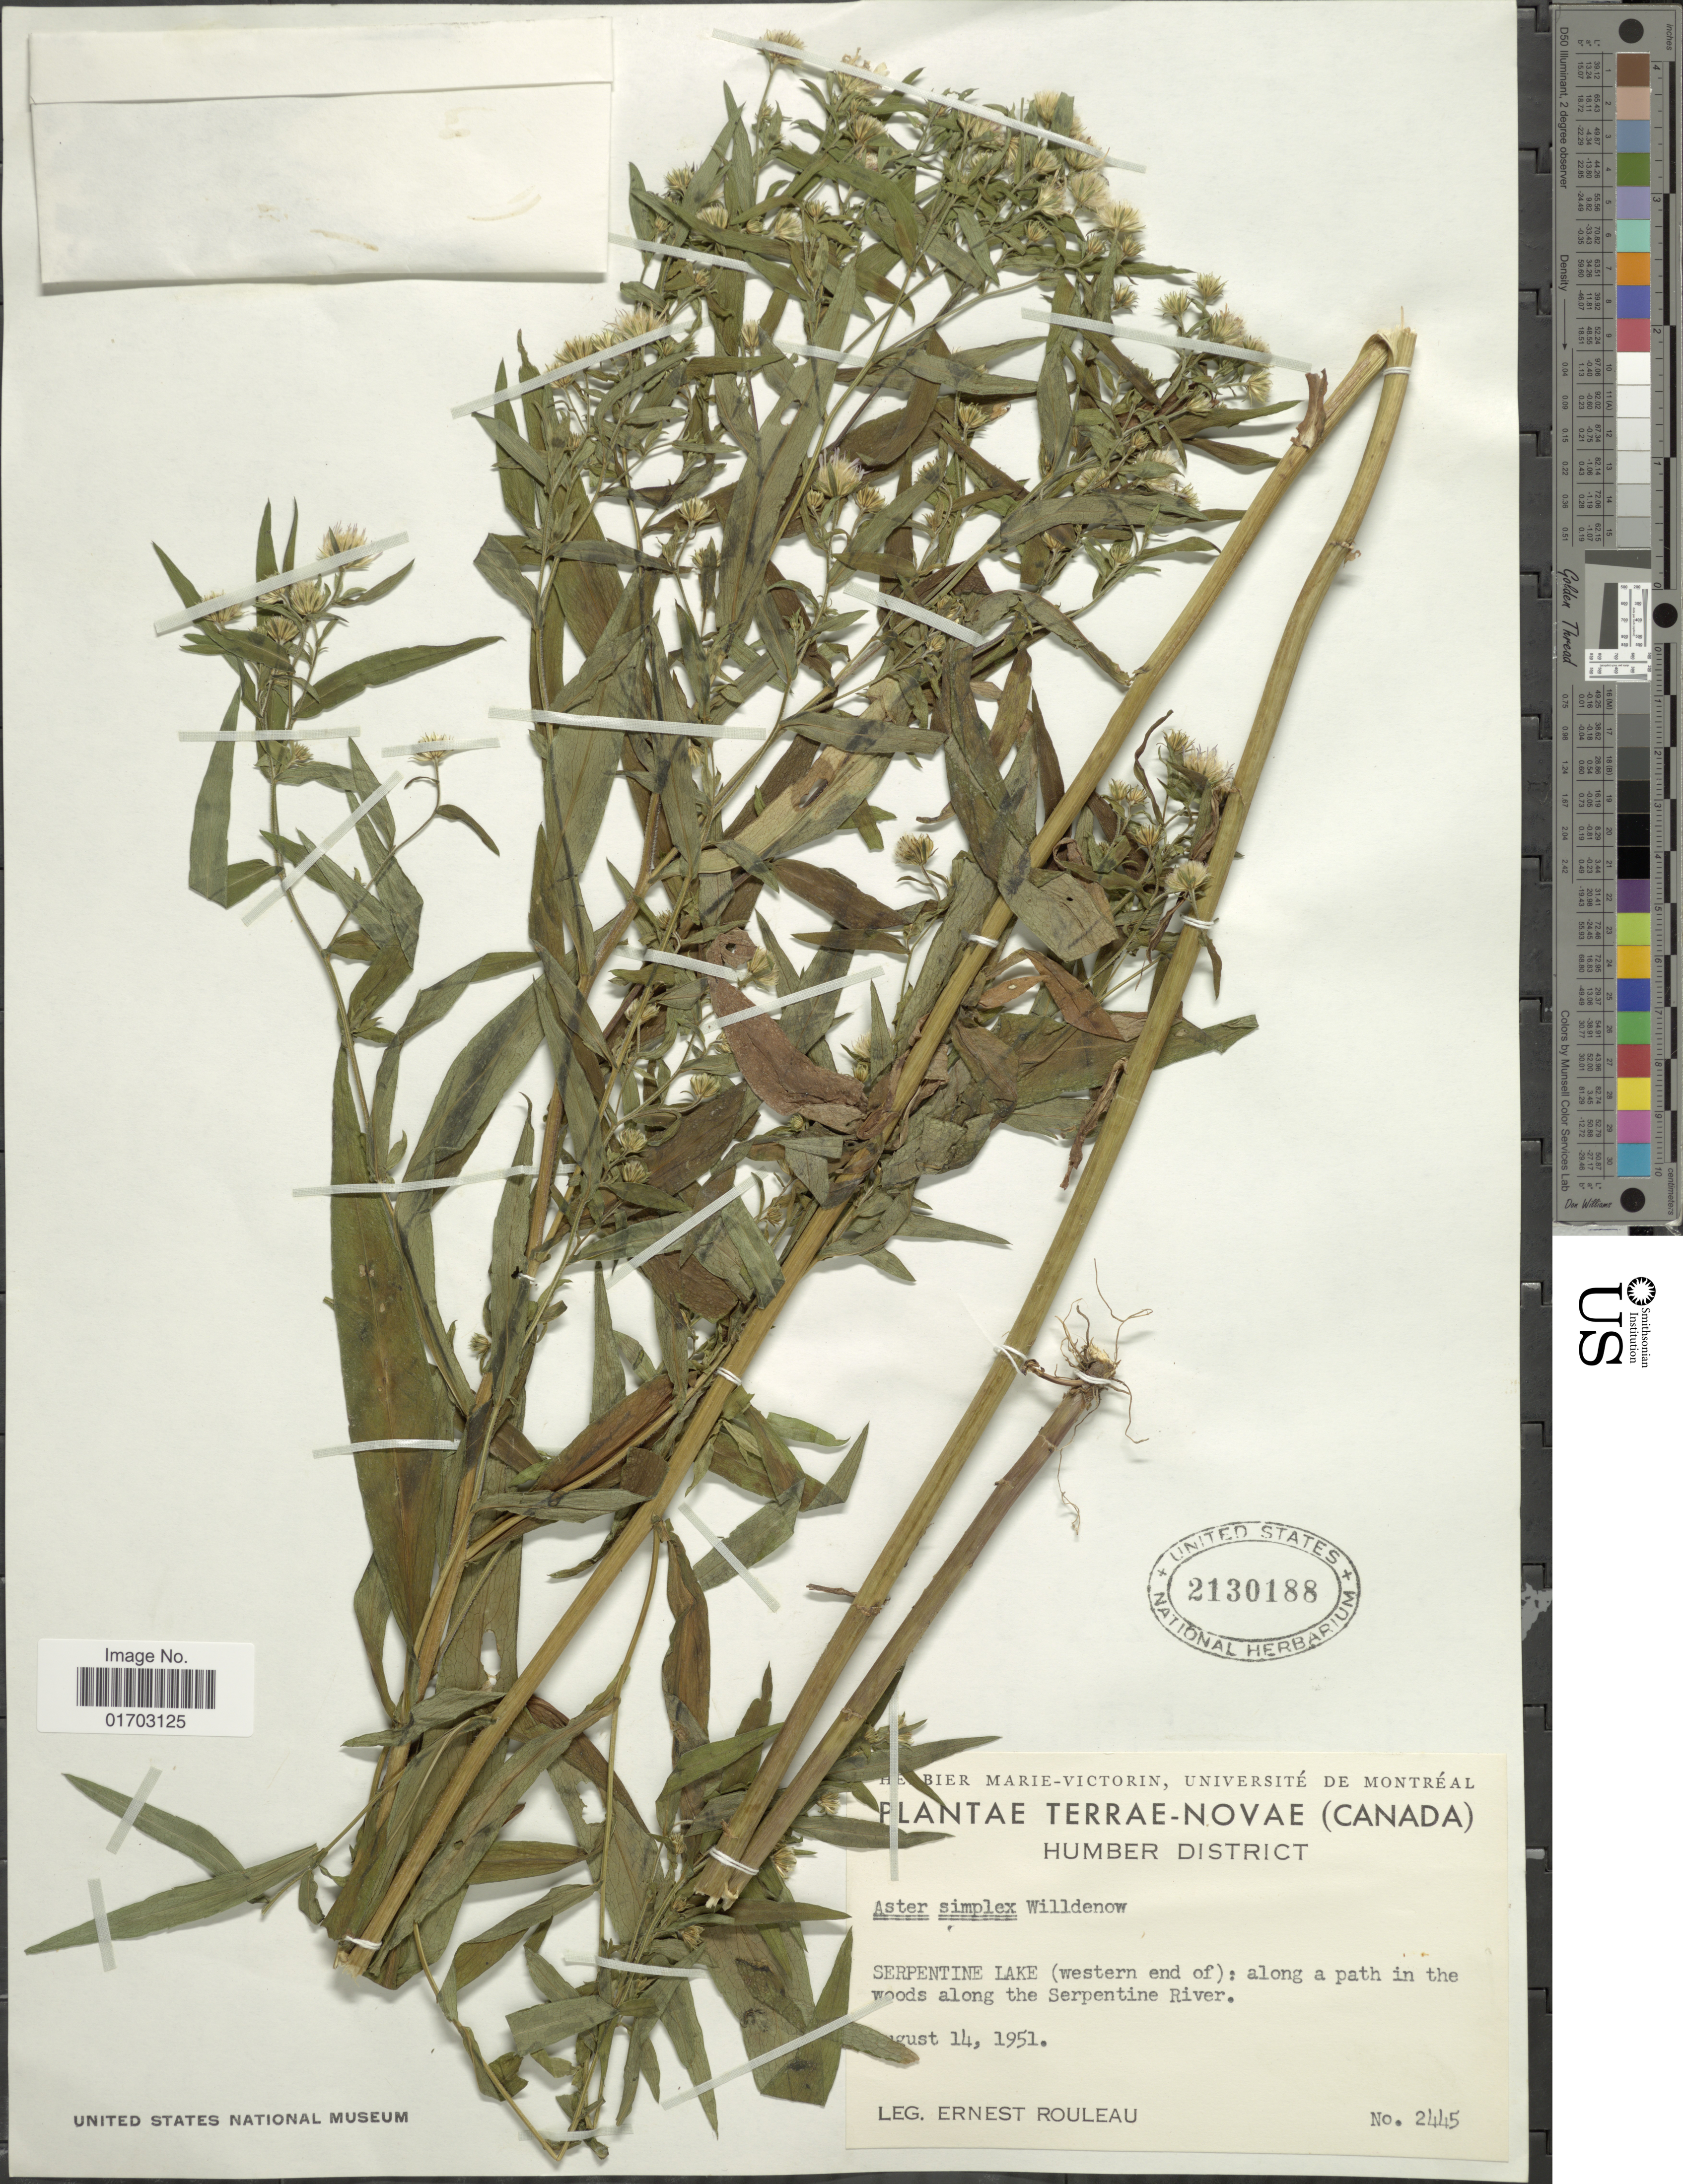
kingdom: Plantae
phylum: Tracheophyta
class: Magnoliopsida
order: Asterales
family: Asteraceae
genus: Symphyotrichum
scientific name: Symphyotrichum simplex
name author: (Willd.) Á. Löve & D. Löve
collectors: J. Rouleau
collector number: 2445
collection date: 1951-08-14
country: Canada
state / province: Newfoundland and Labrador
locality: Terrae-Novae (Canada), Humber District, Serpetine Lake (western end of); along a path in the woods along the Serpentine River.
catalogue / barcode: US 2130188